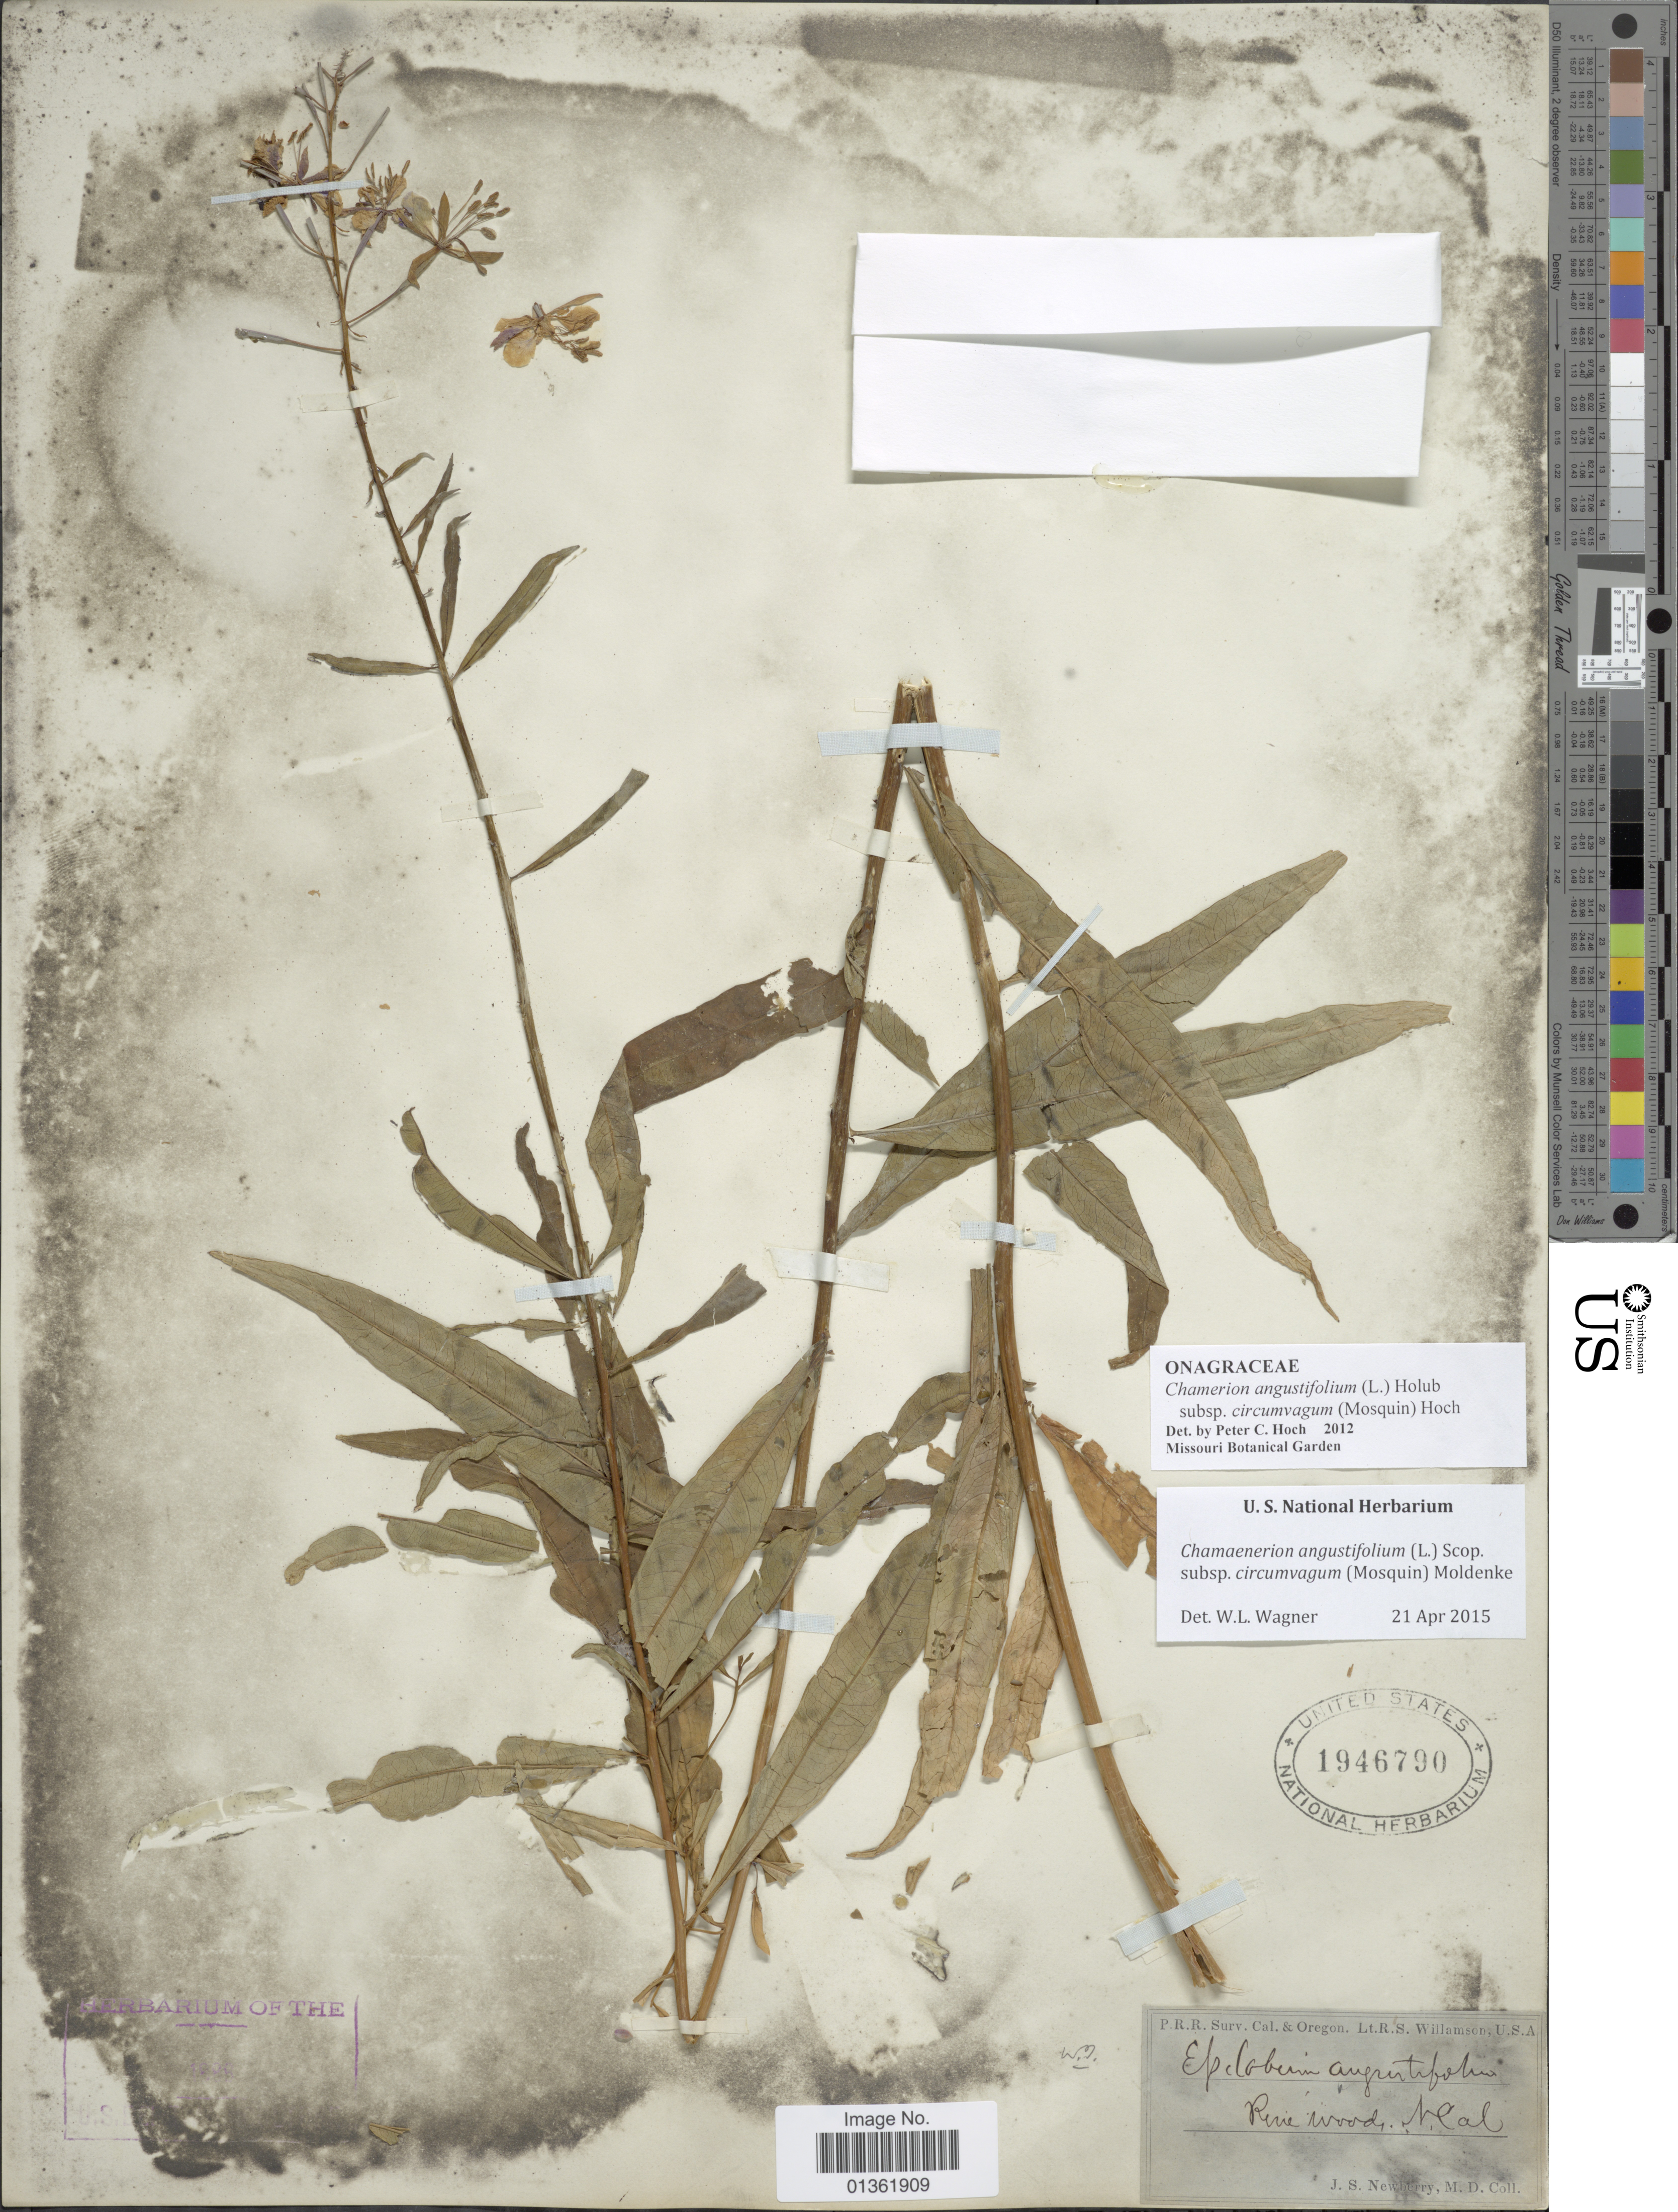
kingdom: Plantae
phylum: Tracheophyta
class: Magnoliopsida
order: Myrtales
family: Onagraceae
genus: Chamaenerion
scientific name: Chamaenerion angustifolium subsp. circumvagum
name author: (Mosquin) Moldenke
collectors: J. S. Newberry & M. D.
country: United States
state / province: California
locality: Oregon.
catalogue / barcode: US 1946790